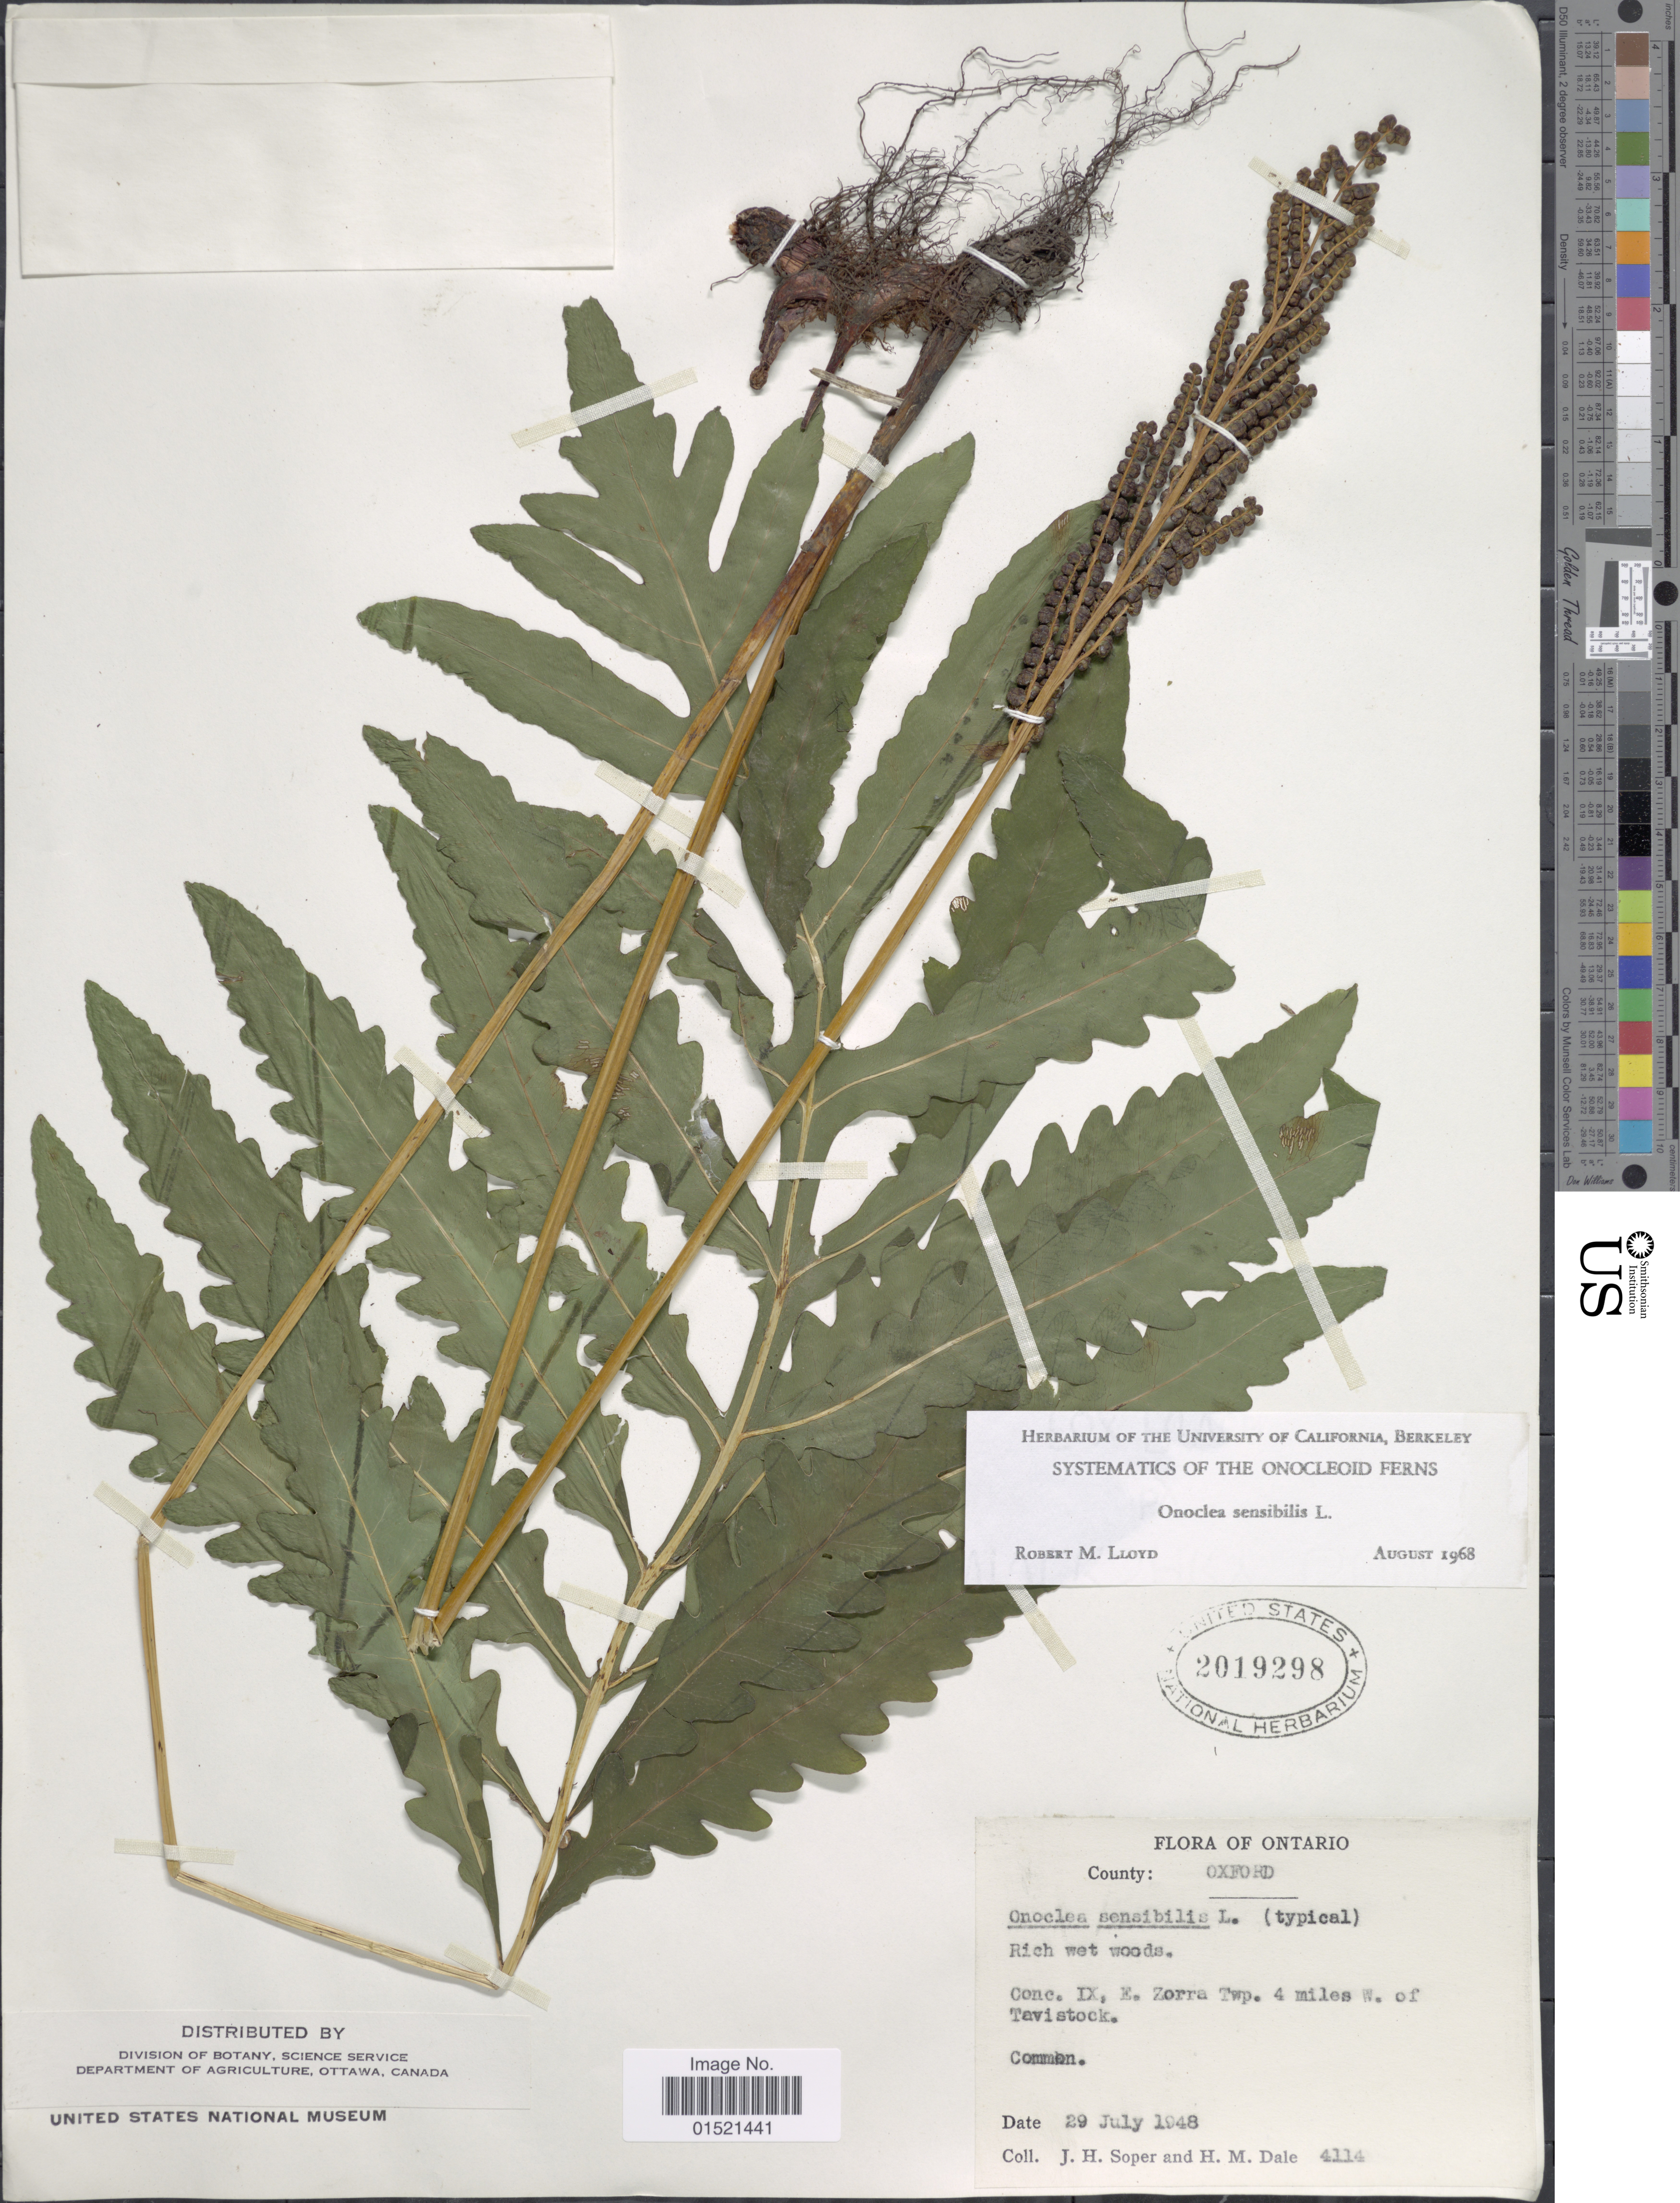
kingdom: Plantae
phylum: Tracheophyta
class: Polypodiopsida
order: Polypodiales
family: Onocleaceae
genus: Onoclea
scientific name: Onoclea sensibilis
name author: L.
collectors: J. H. Soper & H. M. Dale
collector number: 4114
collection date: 1948-07-29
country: Canada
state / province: Ontario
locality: County: Oxford, Conc. IX, E. Zorra Twp. 4 miles W. of Tavistock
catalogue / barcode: US 2019298